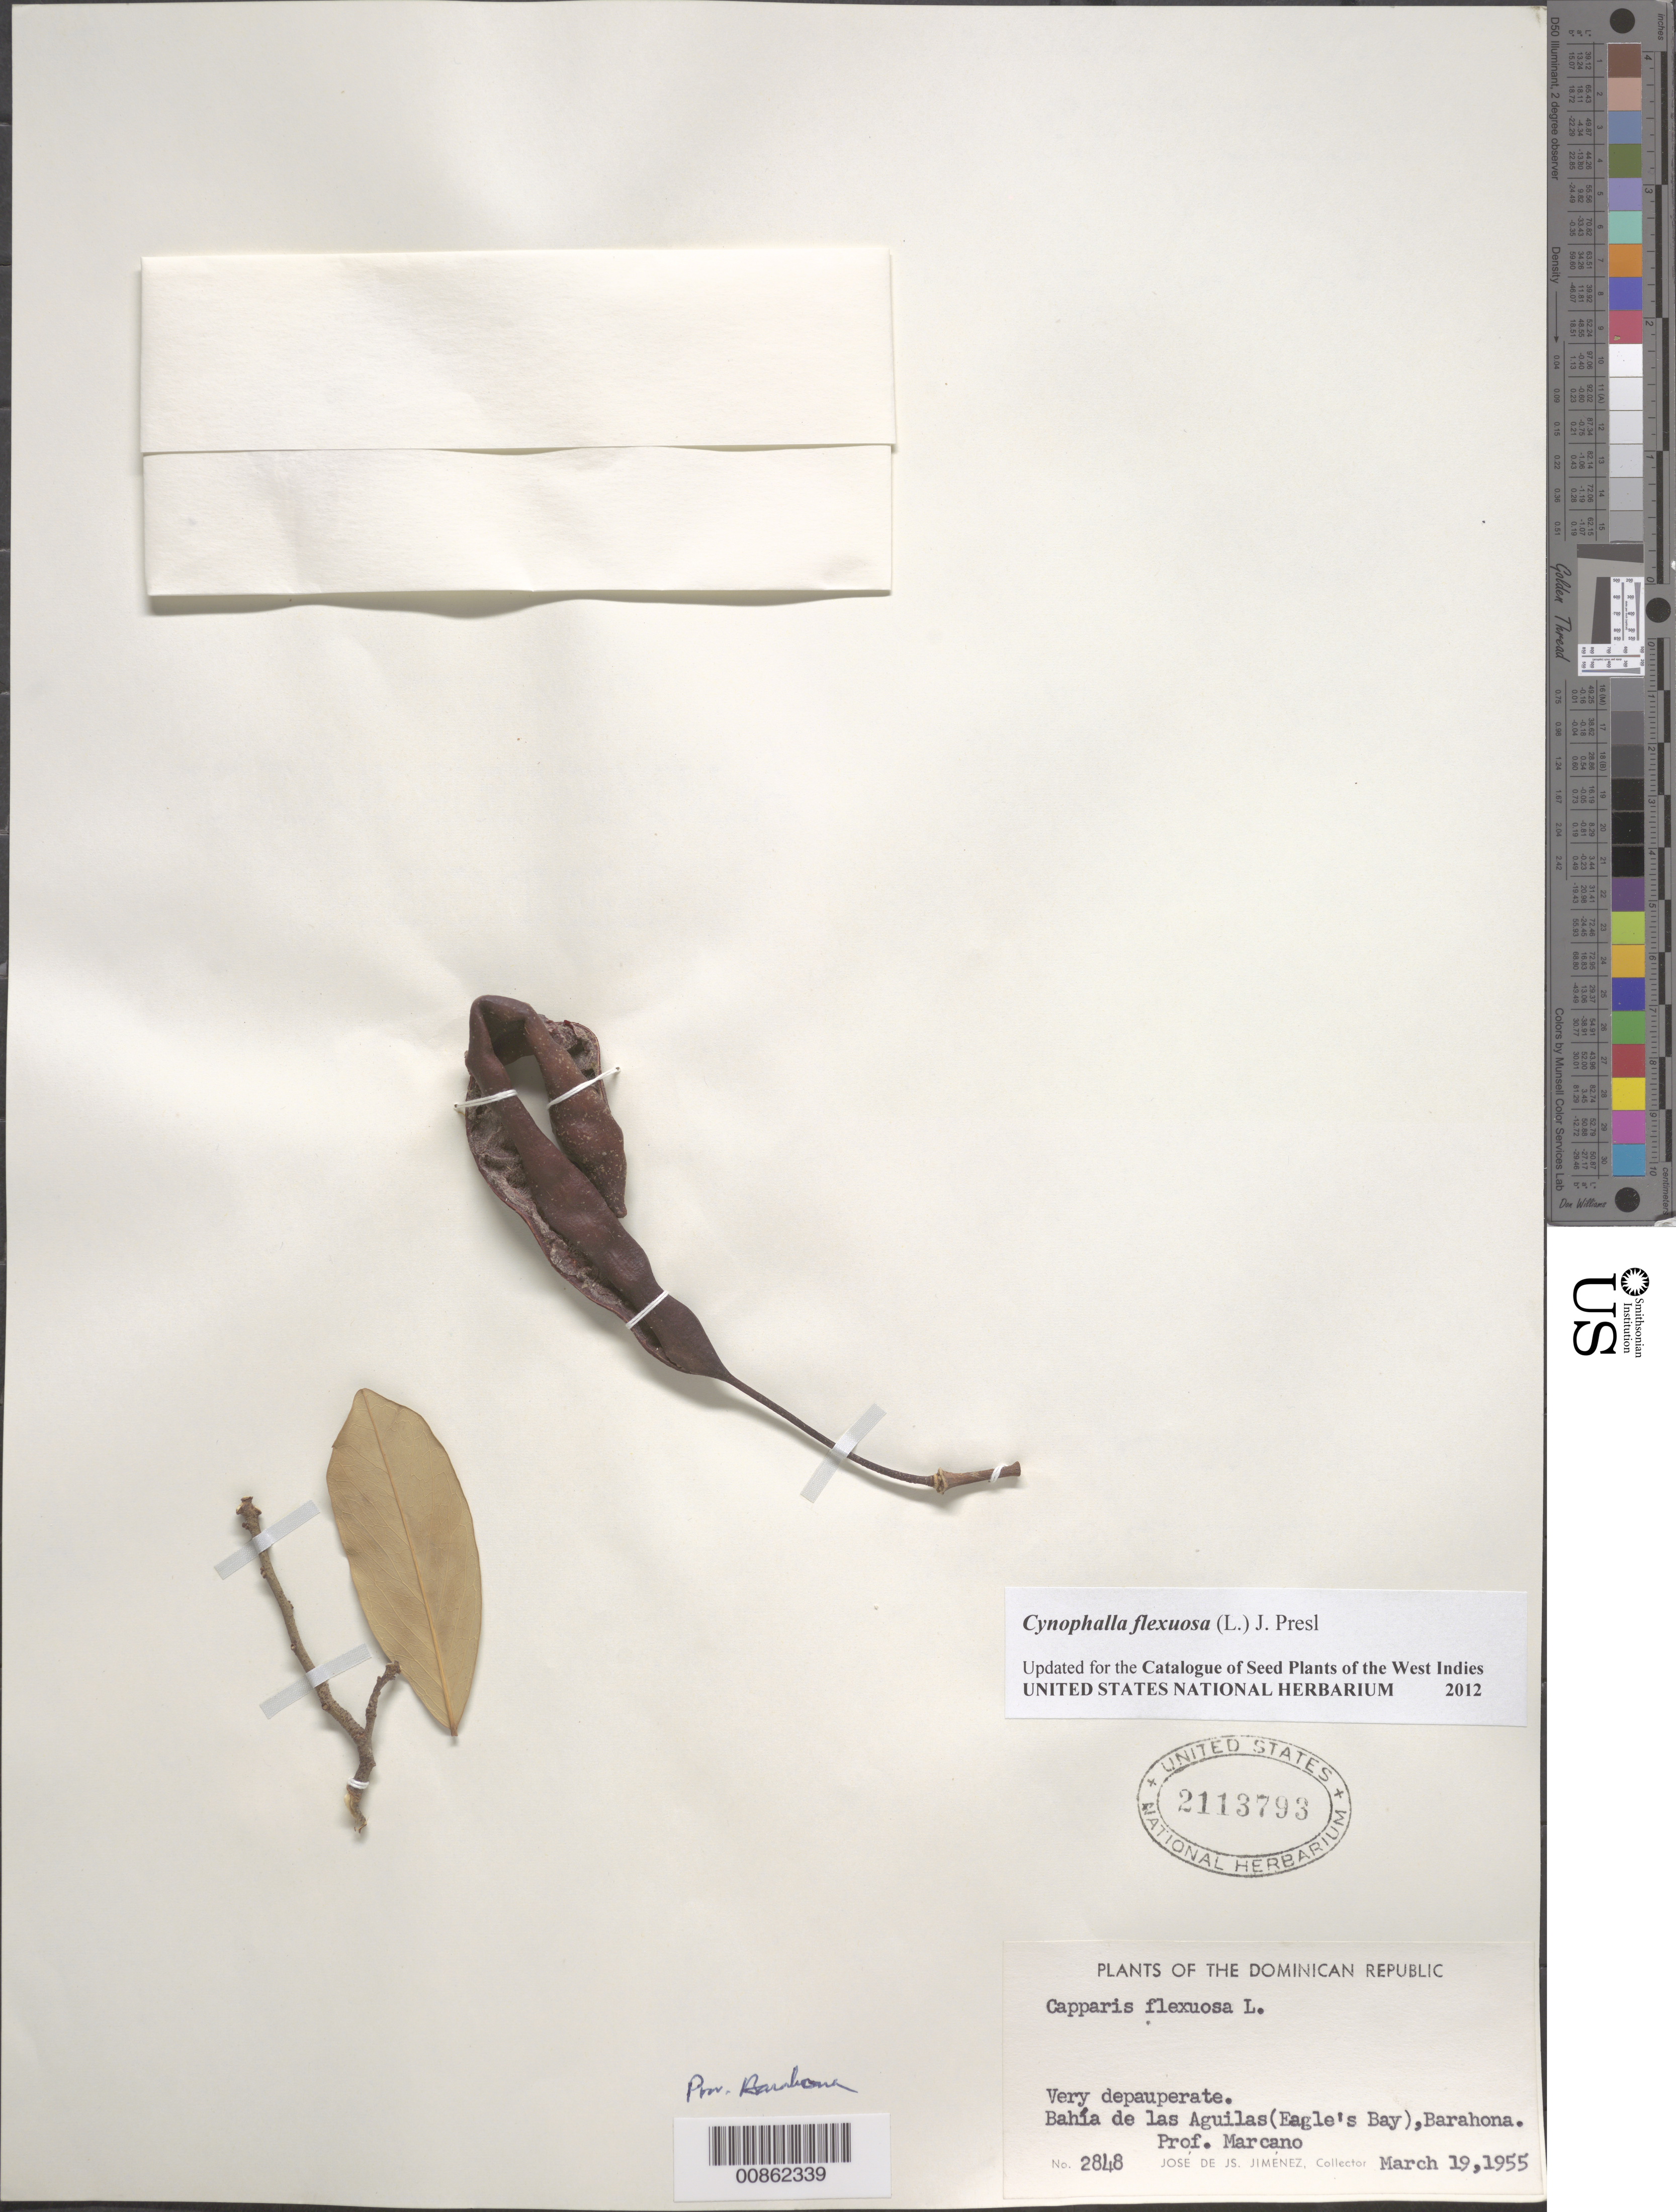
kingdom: Plantae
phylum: Tracheophyta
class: Magnoliopsida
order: Brassicales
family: Capparaceae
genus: Cynophalla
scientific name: Cynophalla flexuosa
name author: (L.) J. Presl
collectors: J. J. Jiménez Almonte & E. J. Marcano F.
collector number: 2848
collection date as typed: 19 Mar 1955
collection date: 1955-03-19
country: Dominican Republic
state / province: Barahona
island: Hispaniola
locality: Bahía de las Aguilas (Eagle's Bay), Barahona.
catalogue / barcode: US 2113793